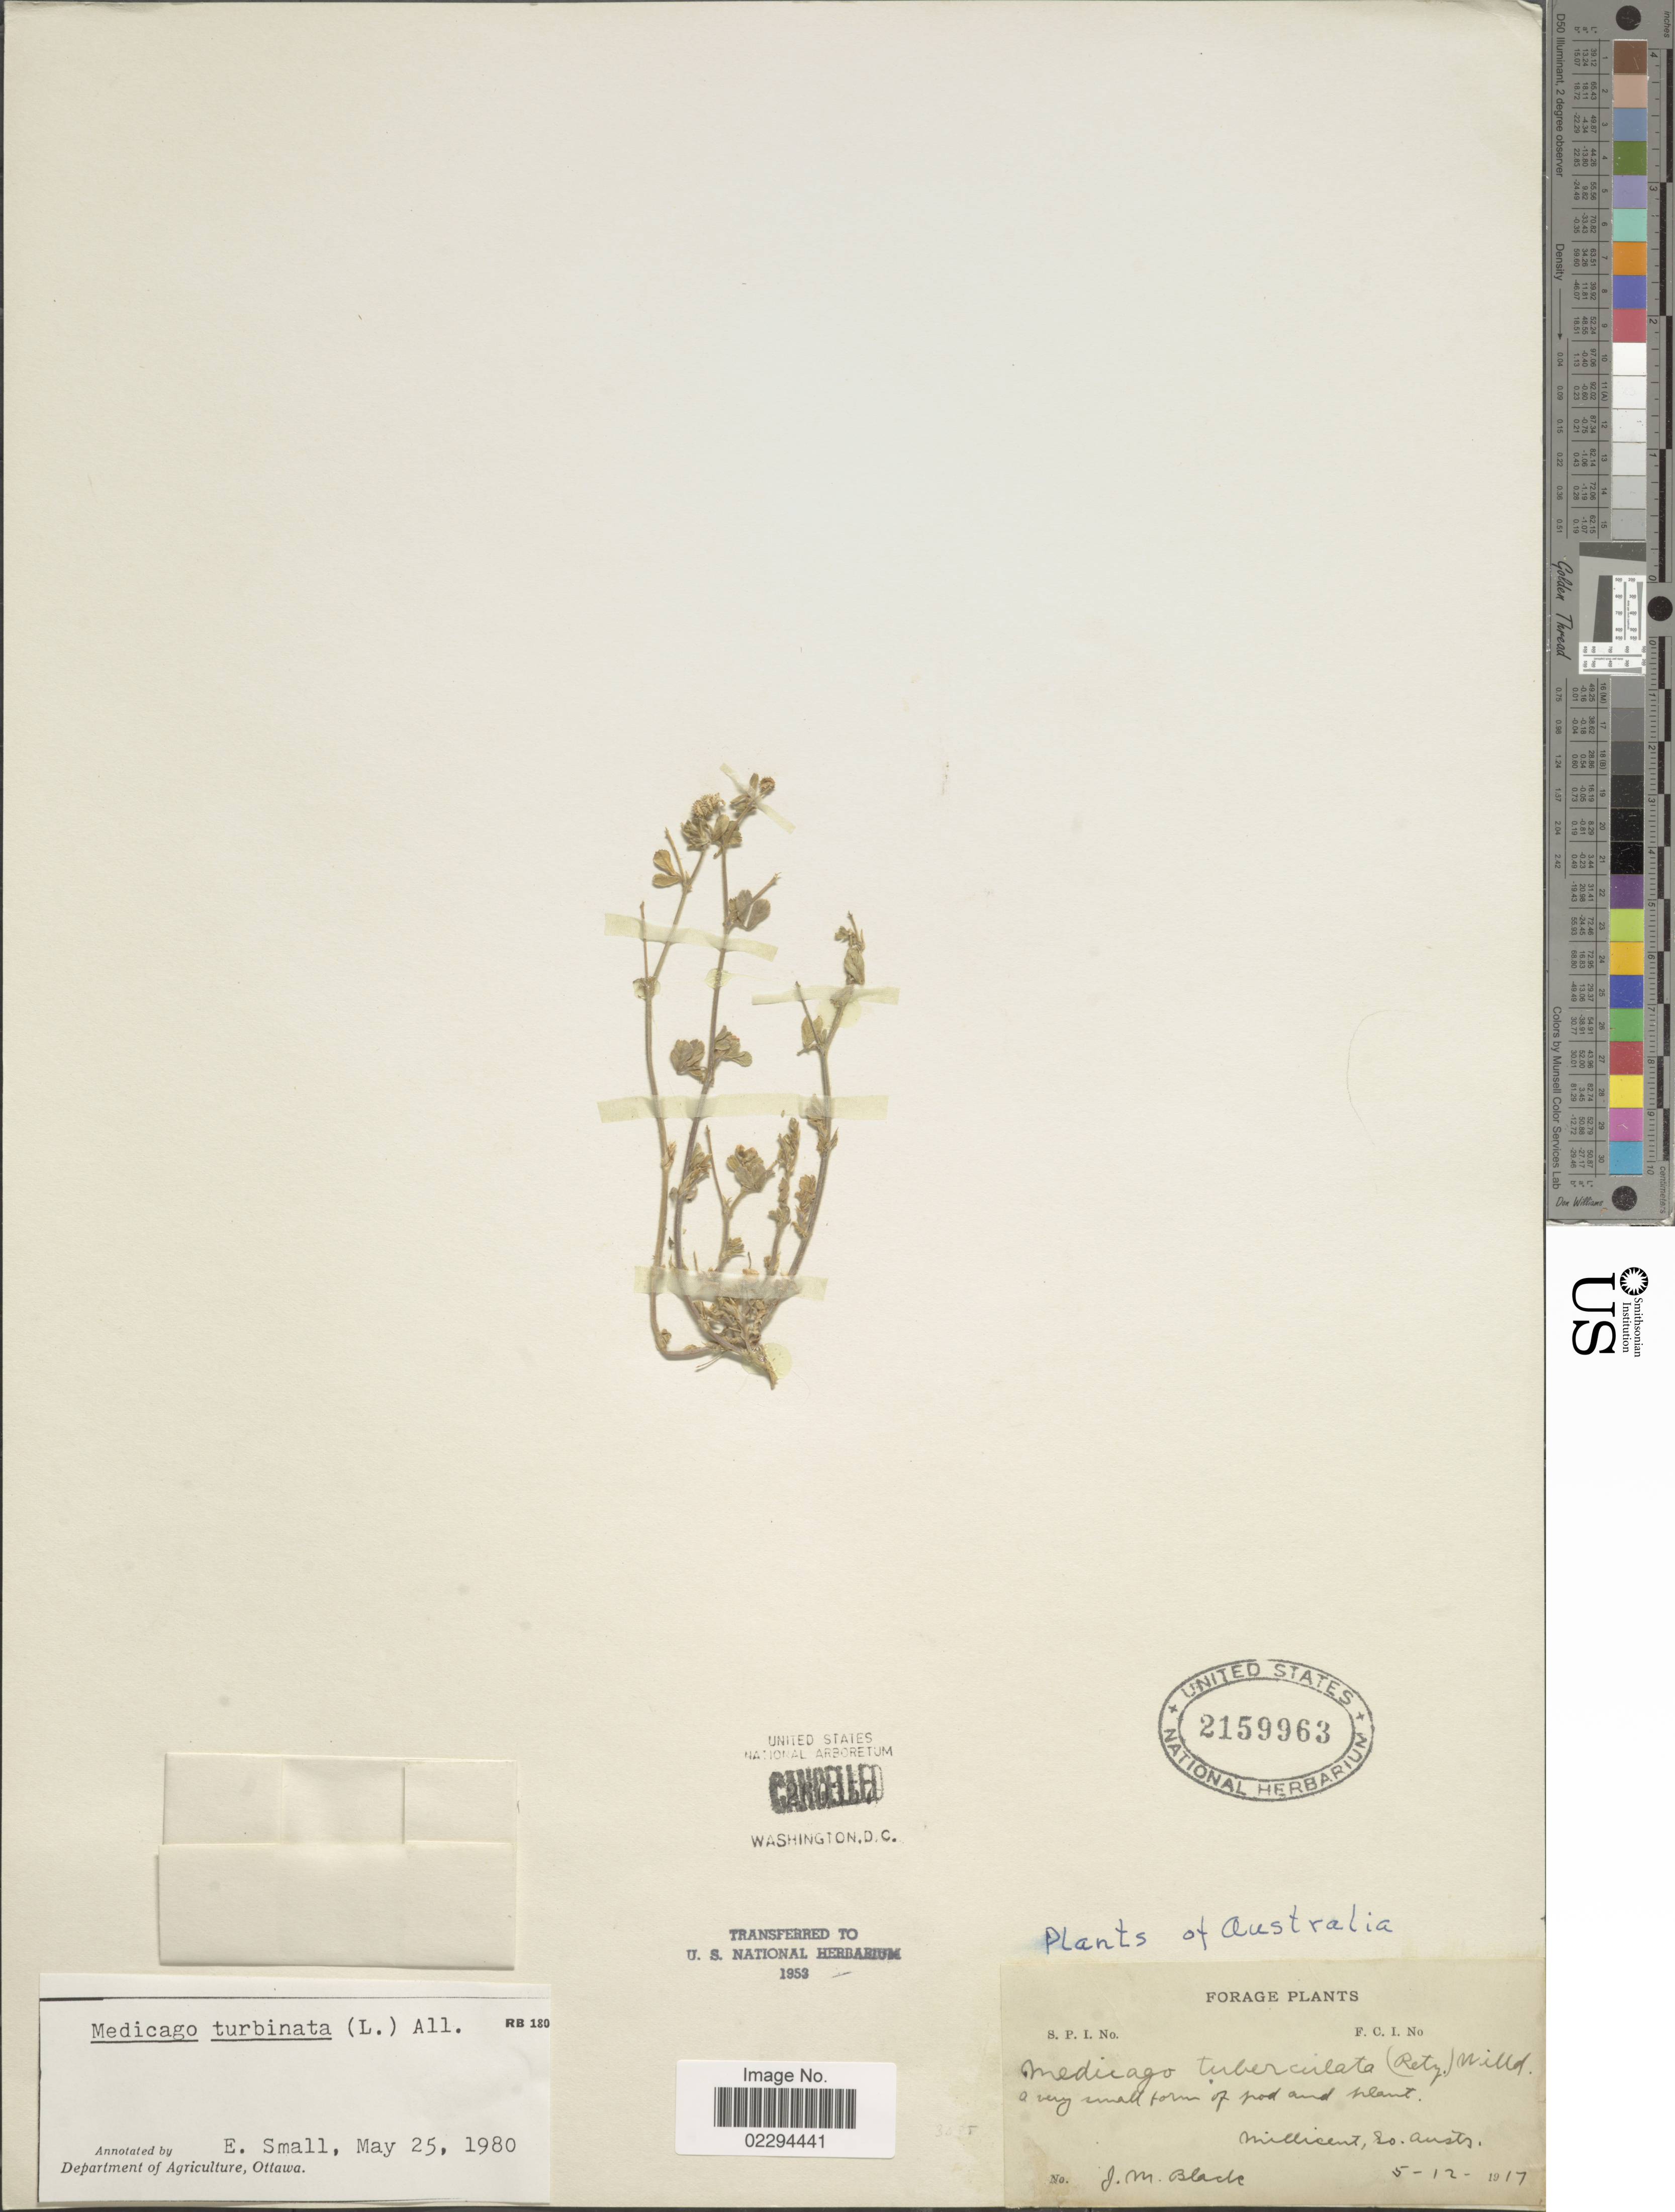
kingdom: Plantae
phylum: Tracheophyta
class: Magnoliopsida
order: Fabales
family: Fabaceae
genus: Medicago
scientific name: Medicago turbinata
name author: (L.) All.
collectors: J. M. Black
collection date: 1917-12-05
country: Australia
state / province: South Australia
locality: Forage. Millicent, So. Austr.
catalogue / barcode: US 2159963